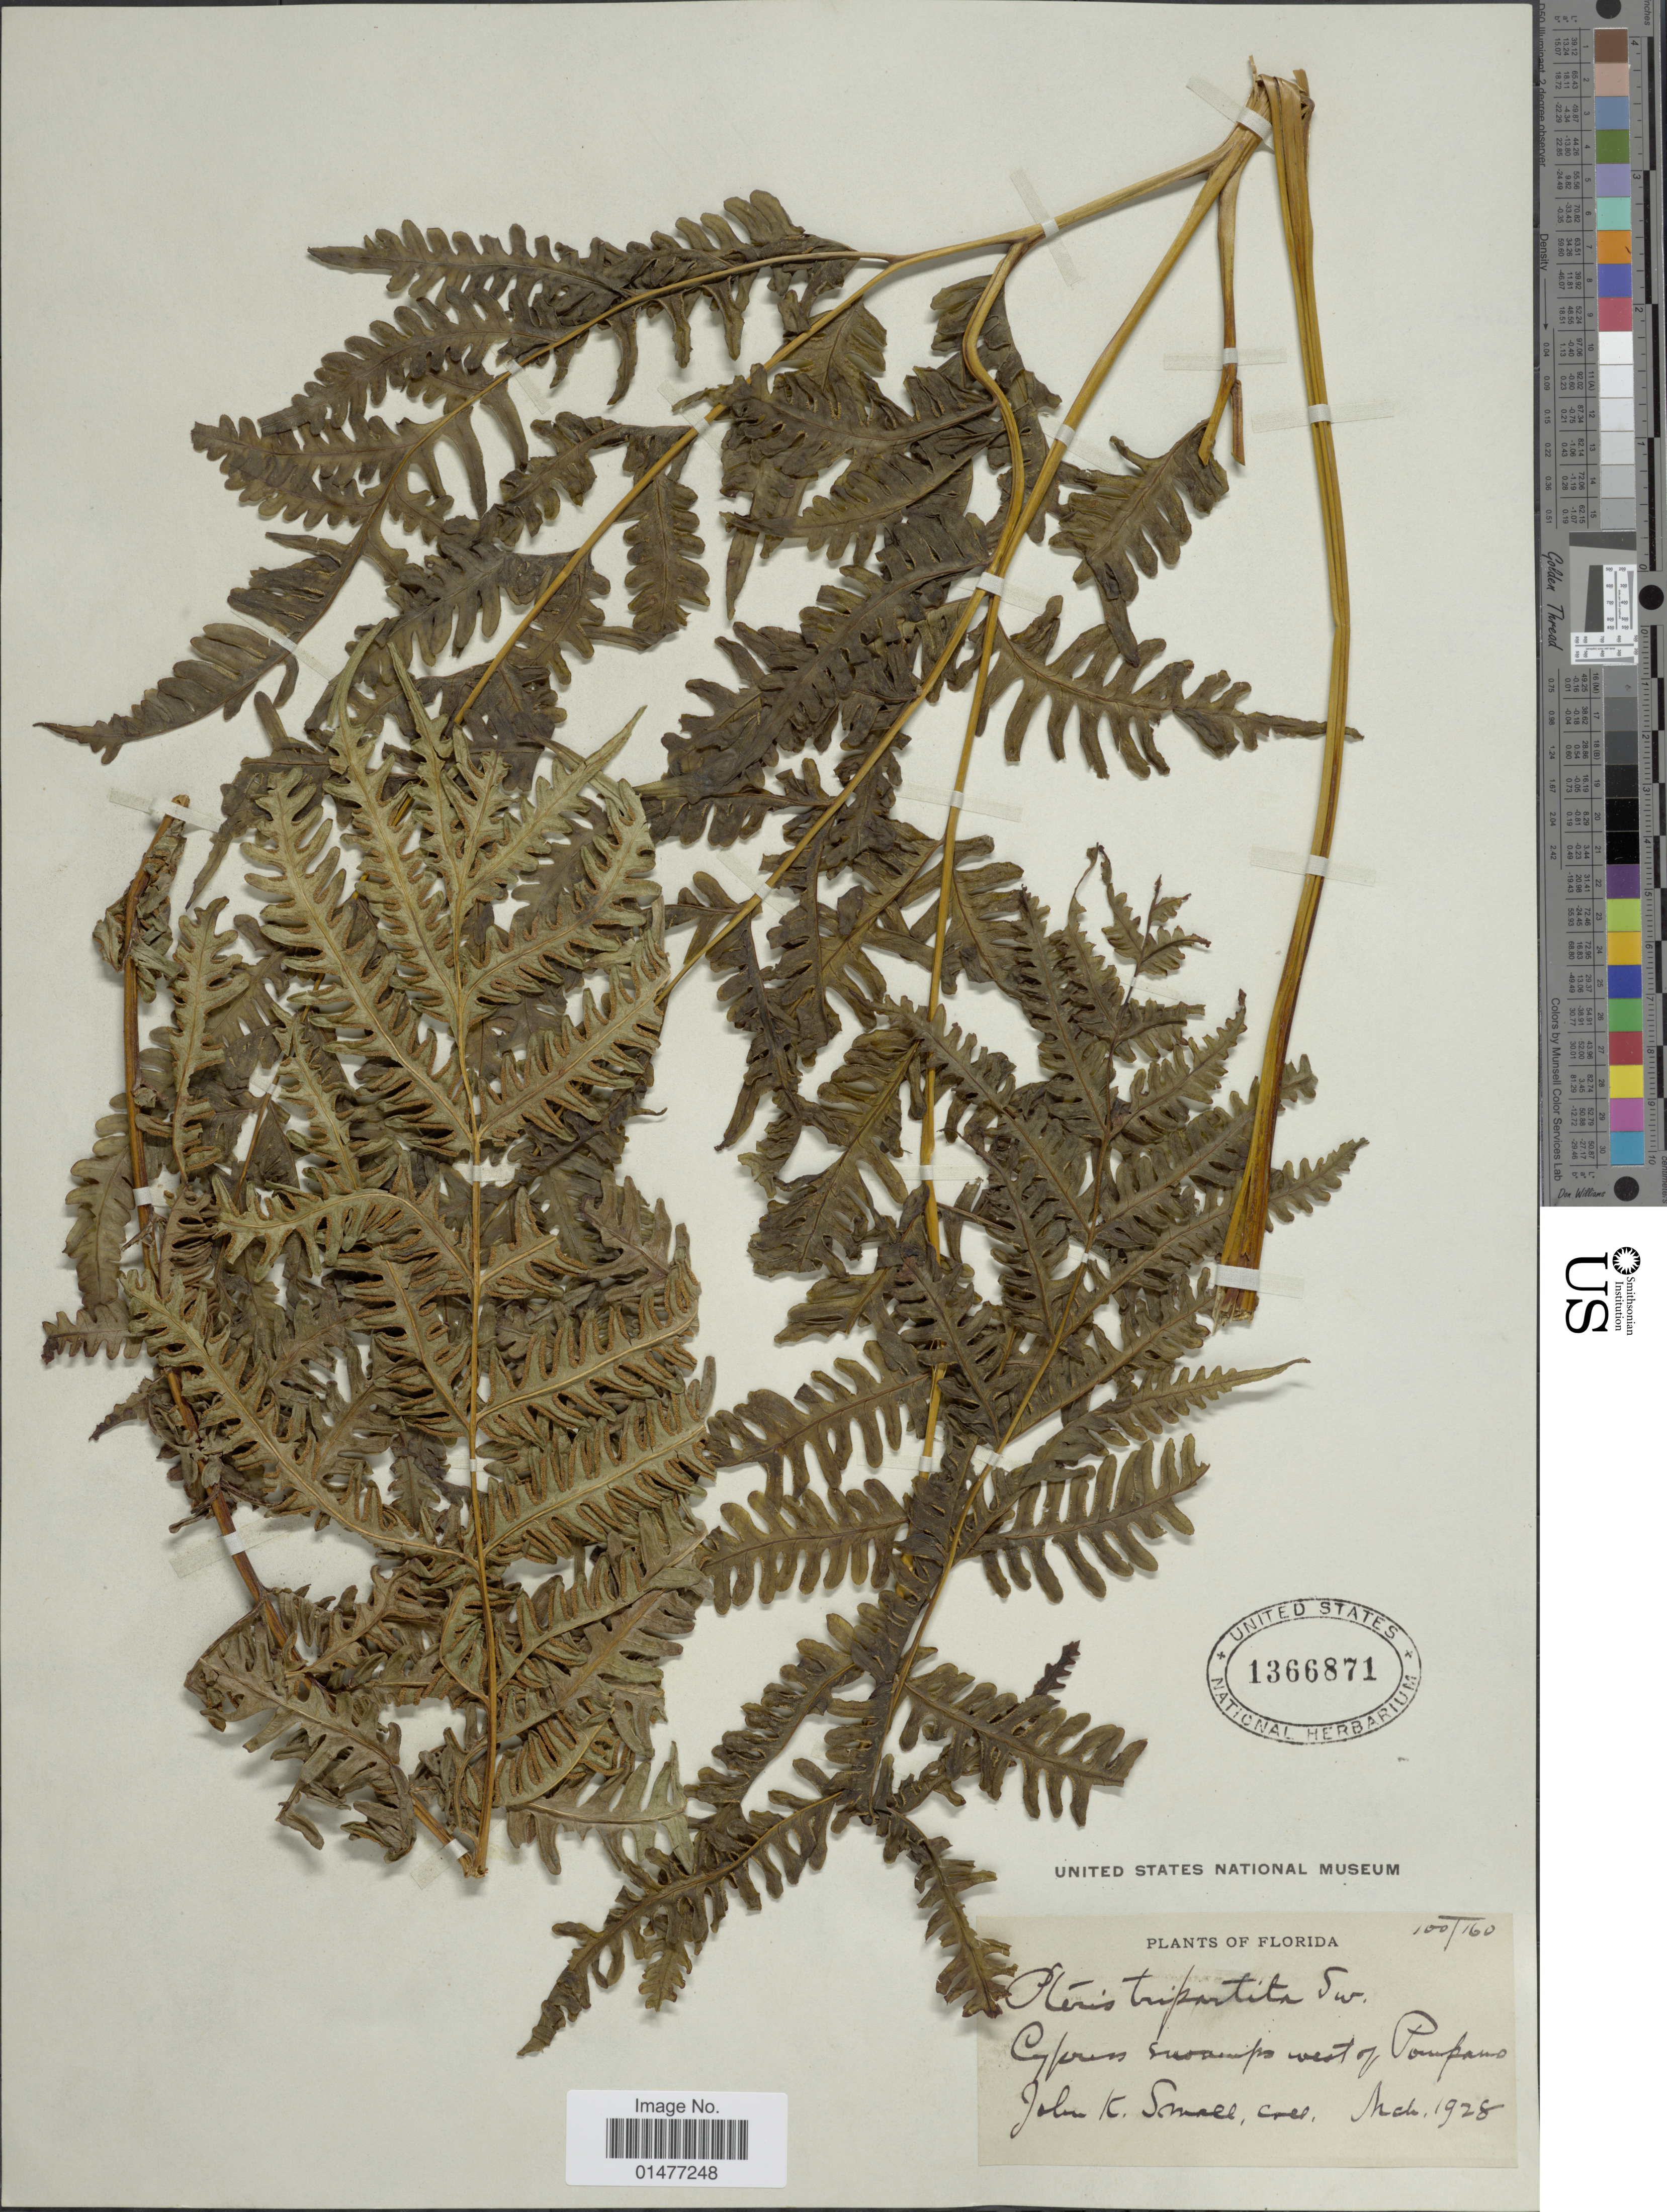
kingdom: Plantae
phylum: Tracheophyta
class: Polypodiopsida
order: Polypodiales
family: Pteridaceae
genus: Pteris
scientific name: Pteris tripartita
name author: Sw.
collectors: J. K. Small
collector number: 100T160*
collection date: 1928-03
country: United States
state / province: Florida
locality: Plants of Florida, Cypress swamps west of Pompano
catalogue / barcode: US 1366871